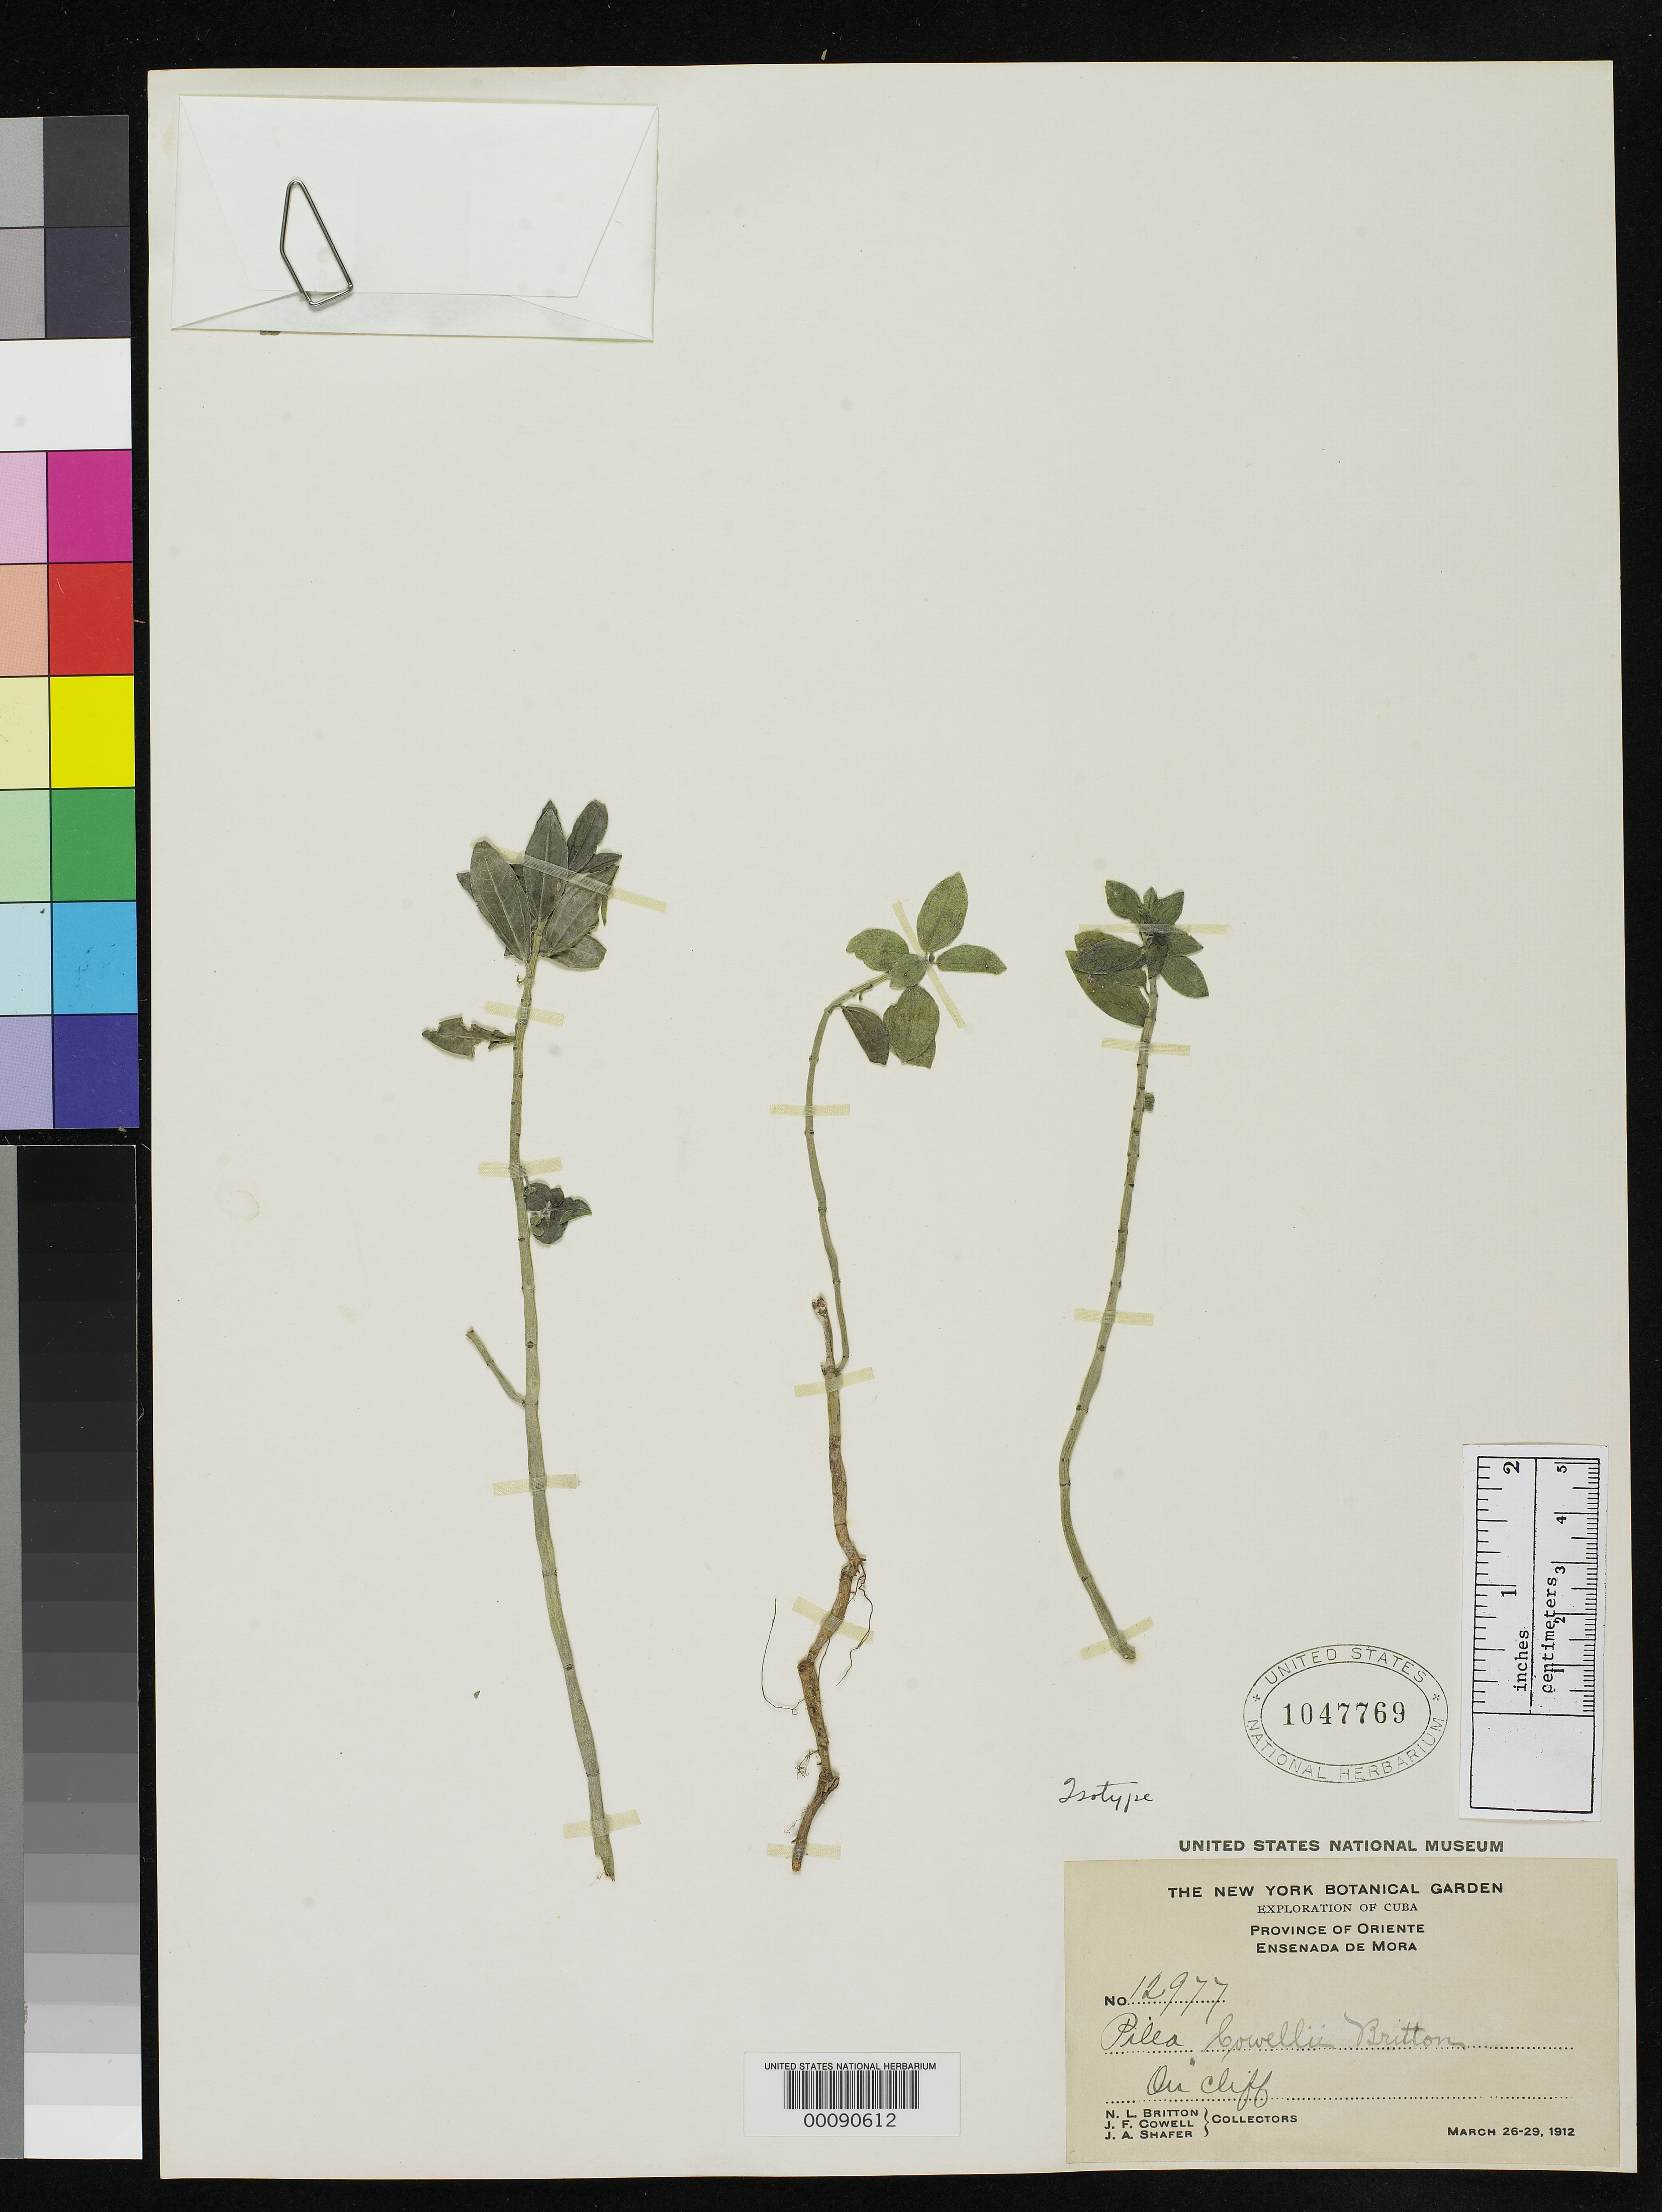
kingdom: Plantae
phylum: Tracheophyta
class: Magnoliopsida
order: Rosales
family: Urticaceae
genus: Pilea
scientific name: Pilea cowellii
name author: Britton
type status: Isotype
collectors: N. Britton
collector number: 12977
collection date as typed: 26 Mar 1912 to 29 Mar 1912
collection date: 1912-03-26/1912-03-29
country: Cuba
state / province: Oriente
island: Greater Antilles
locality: Ensenada de Mora.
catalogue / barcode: US 1047769